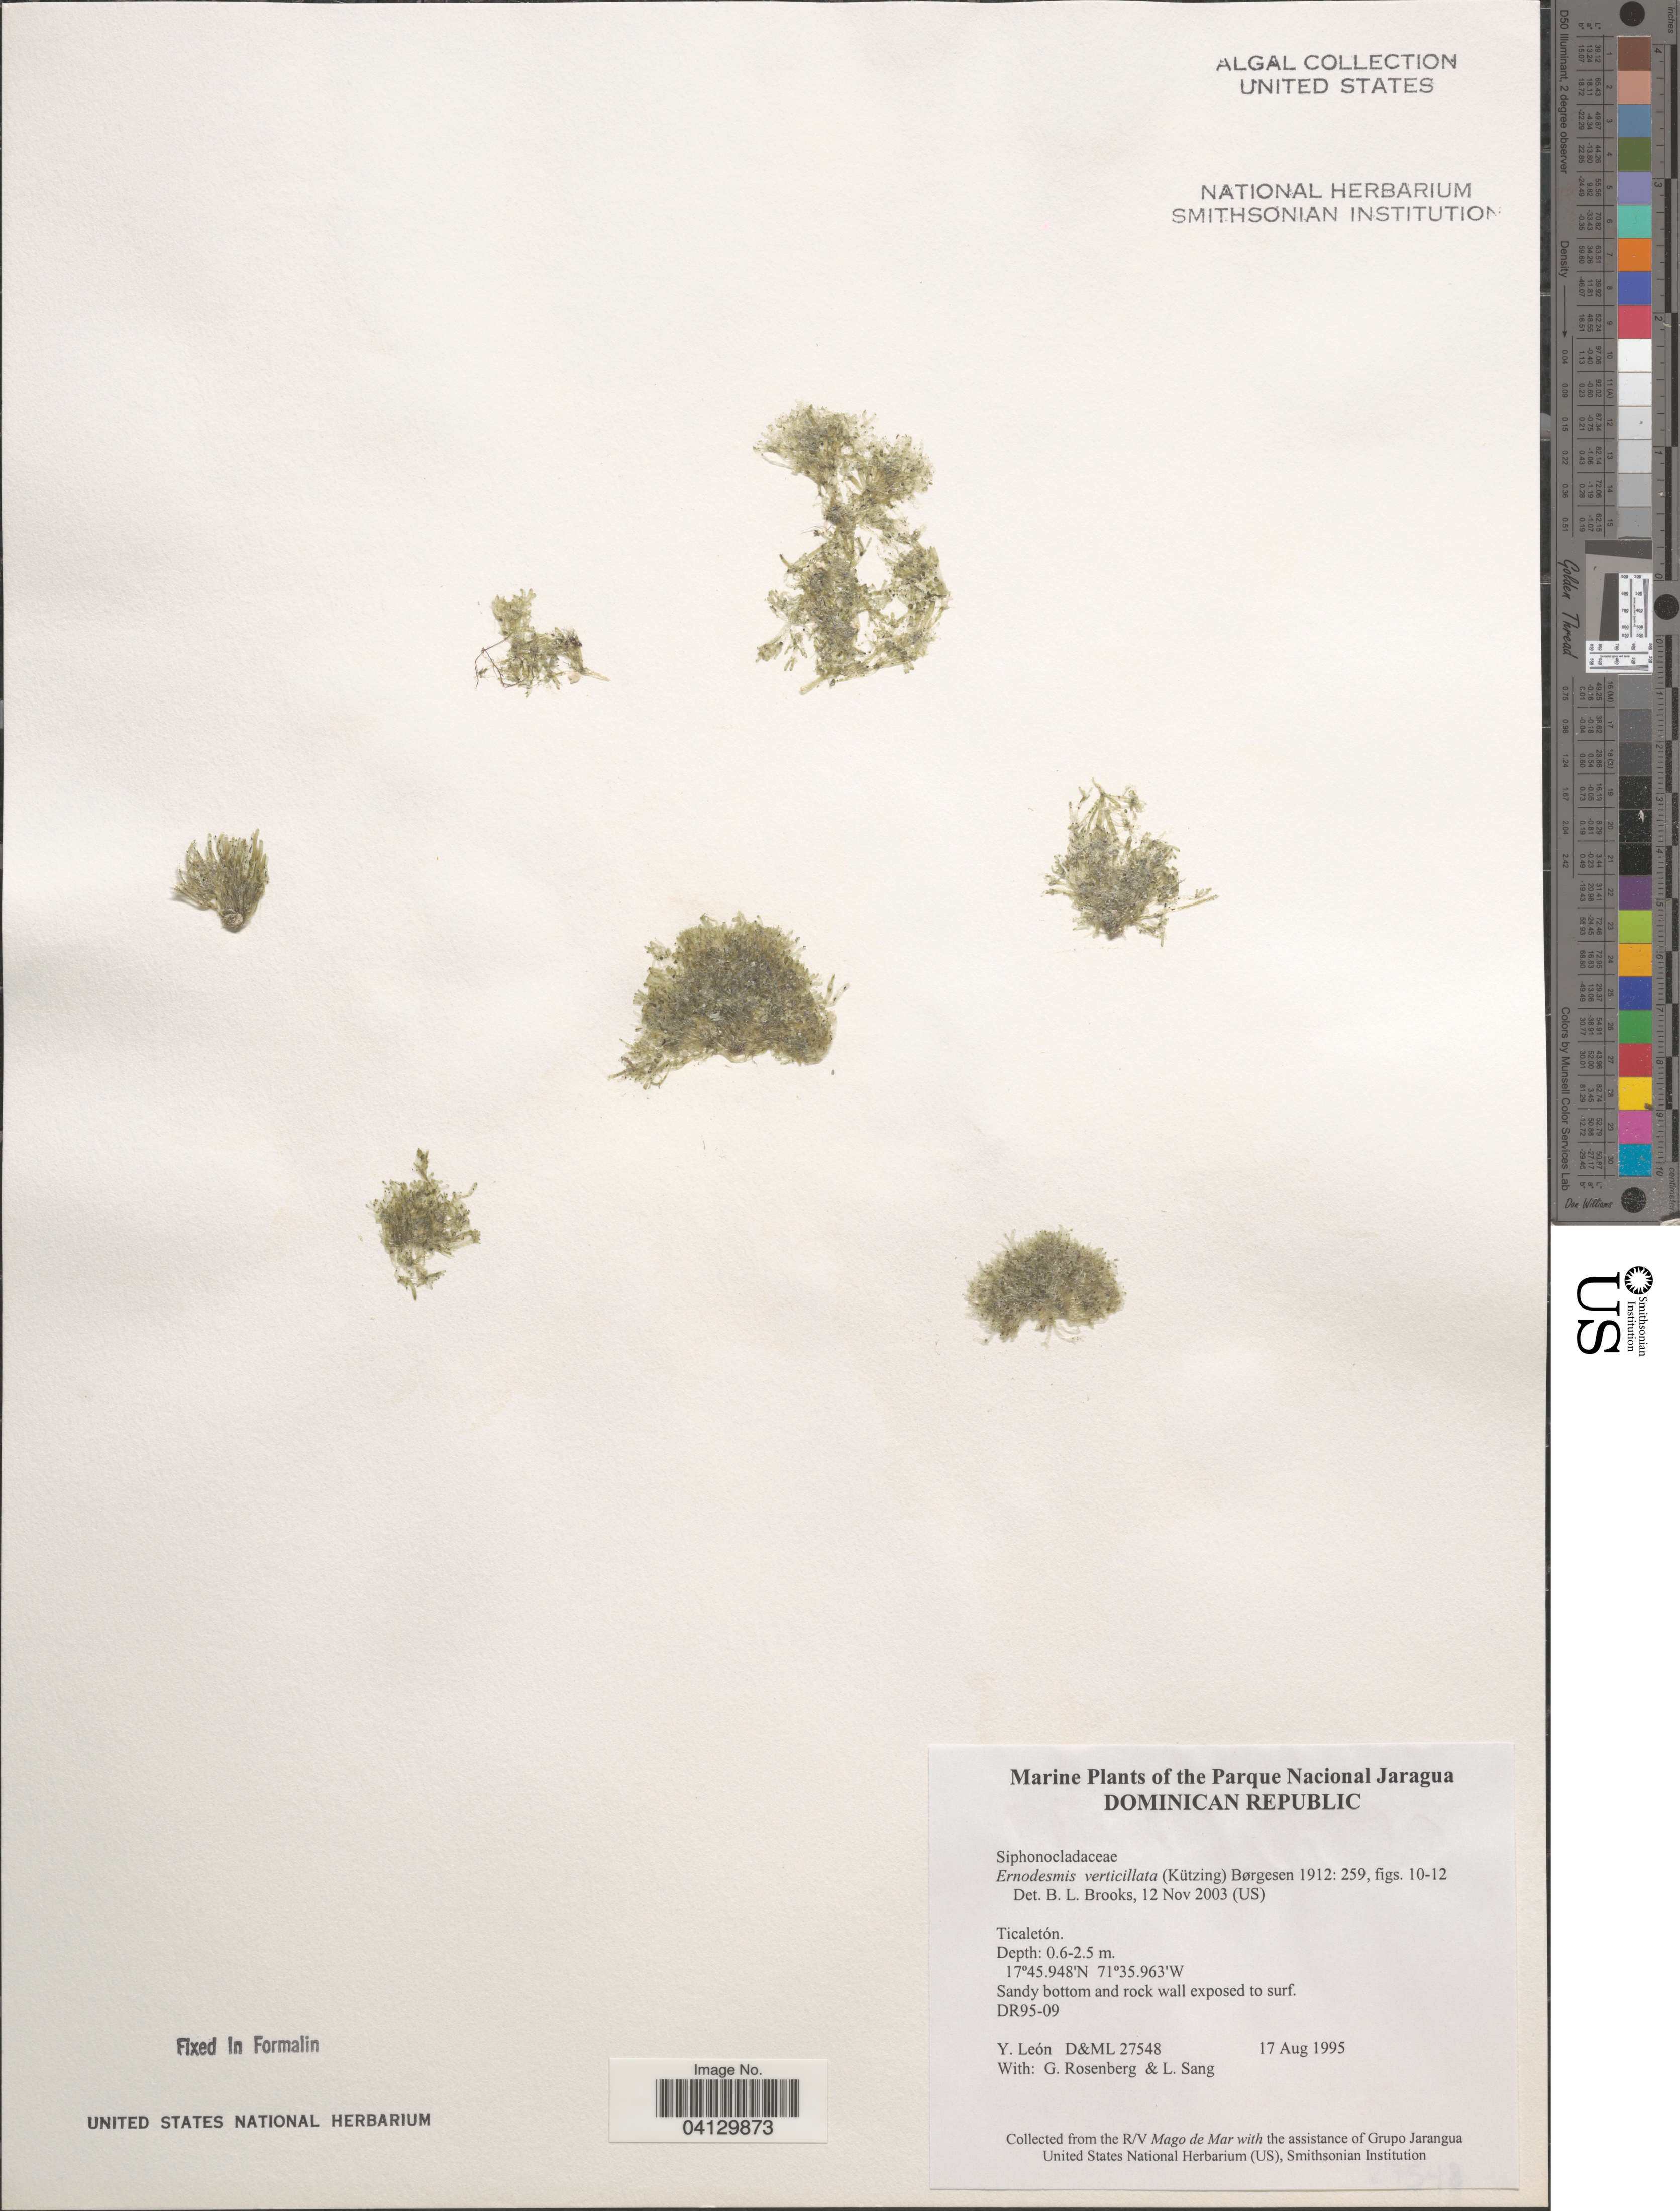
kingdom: Plantae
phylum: Chlorophyta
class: Ulvophyceae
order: Siphonocladales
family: Siphonocladaceae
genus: Ernodesmis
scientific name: Ernodesmis verticillata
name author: (Kütz.) Børgesen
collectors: Y. León, G. Rosenberg & L. Sang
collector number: D&ML27548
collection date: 1995-08-17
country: Dominican Republic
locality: Parque Nacional Jaragua. Ticaletón. DR95-09.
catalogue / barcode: US 328871